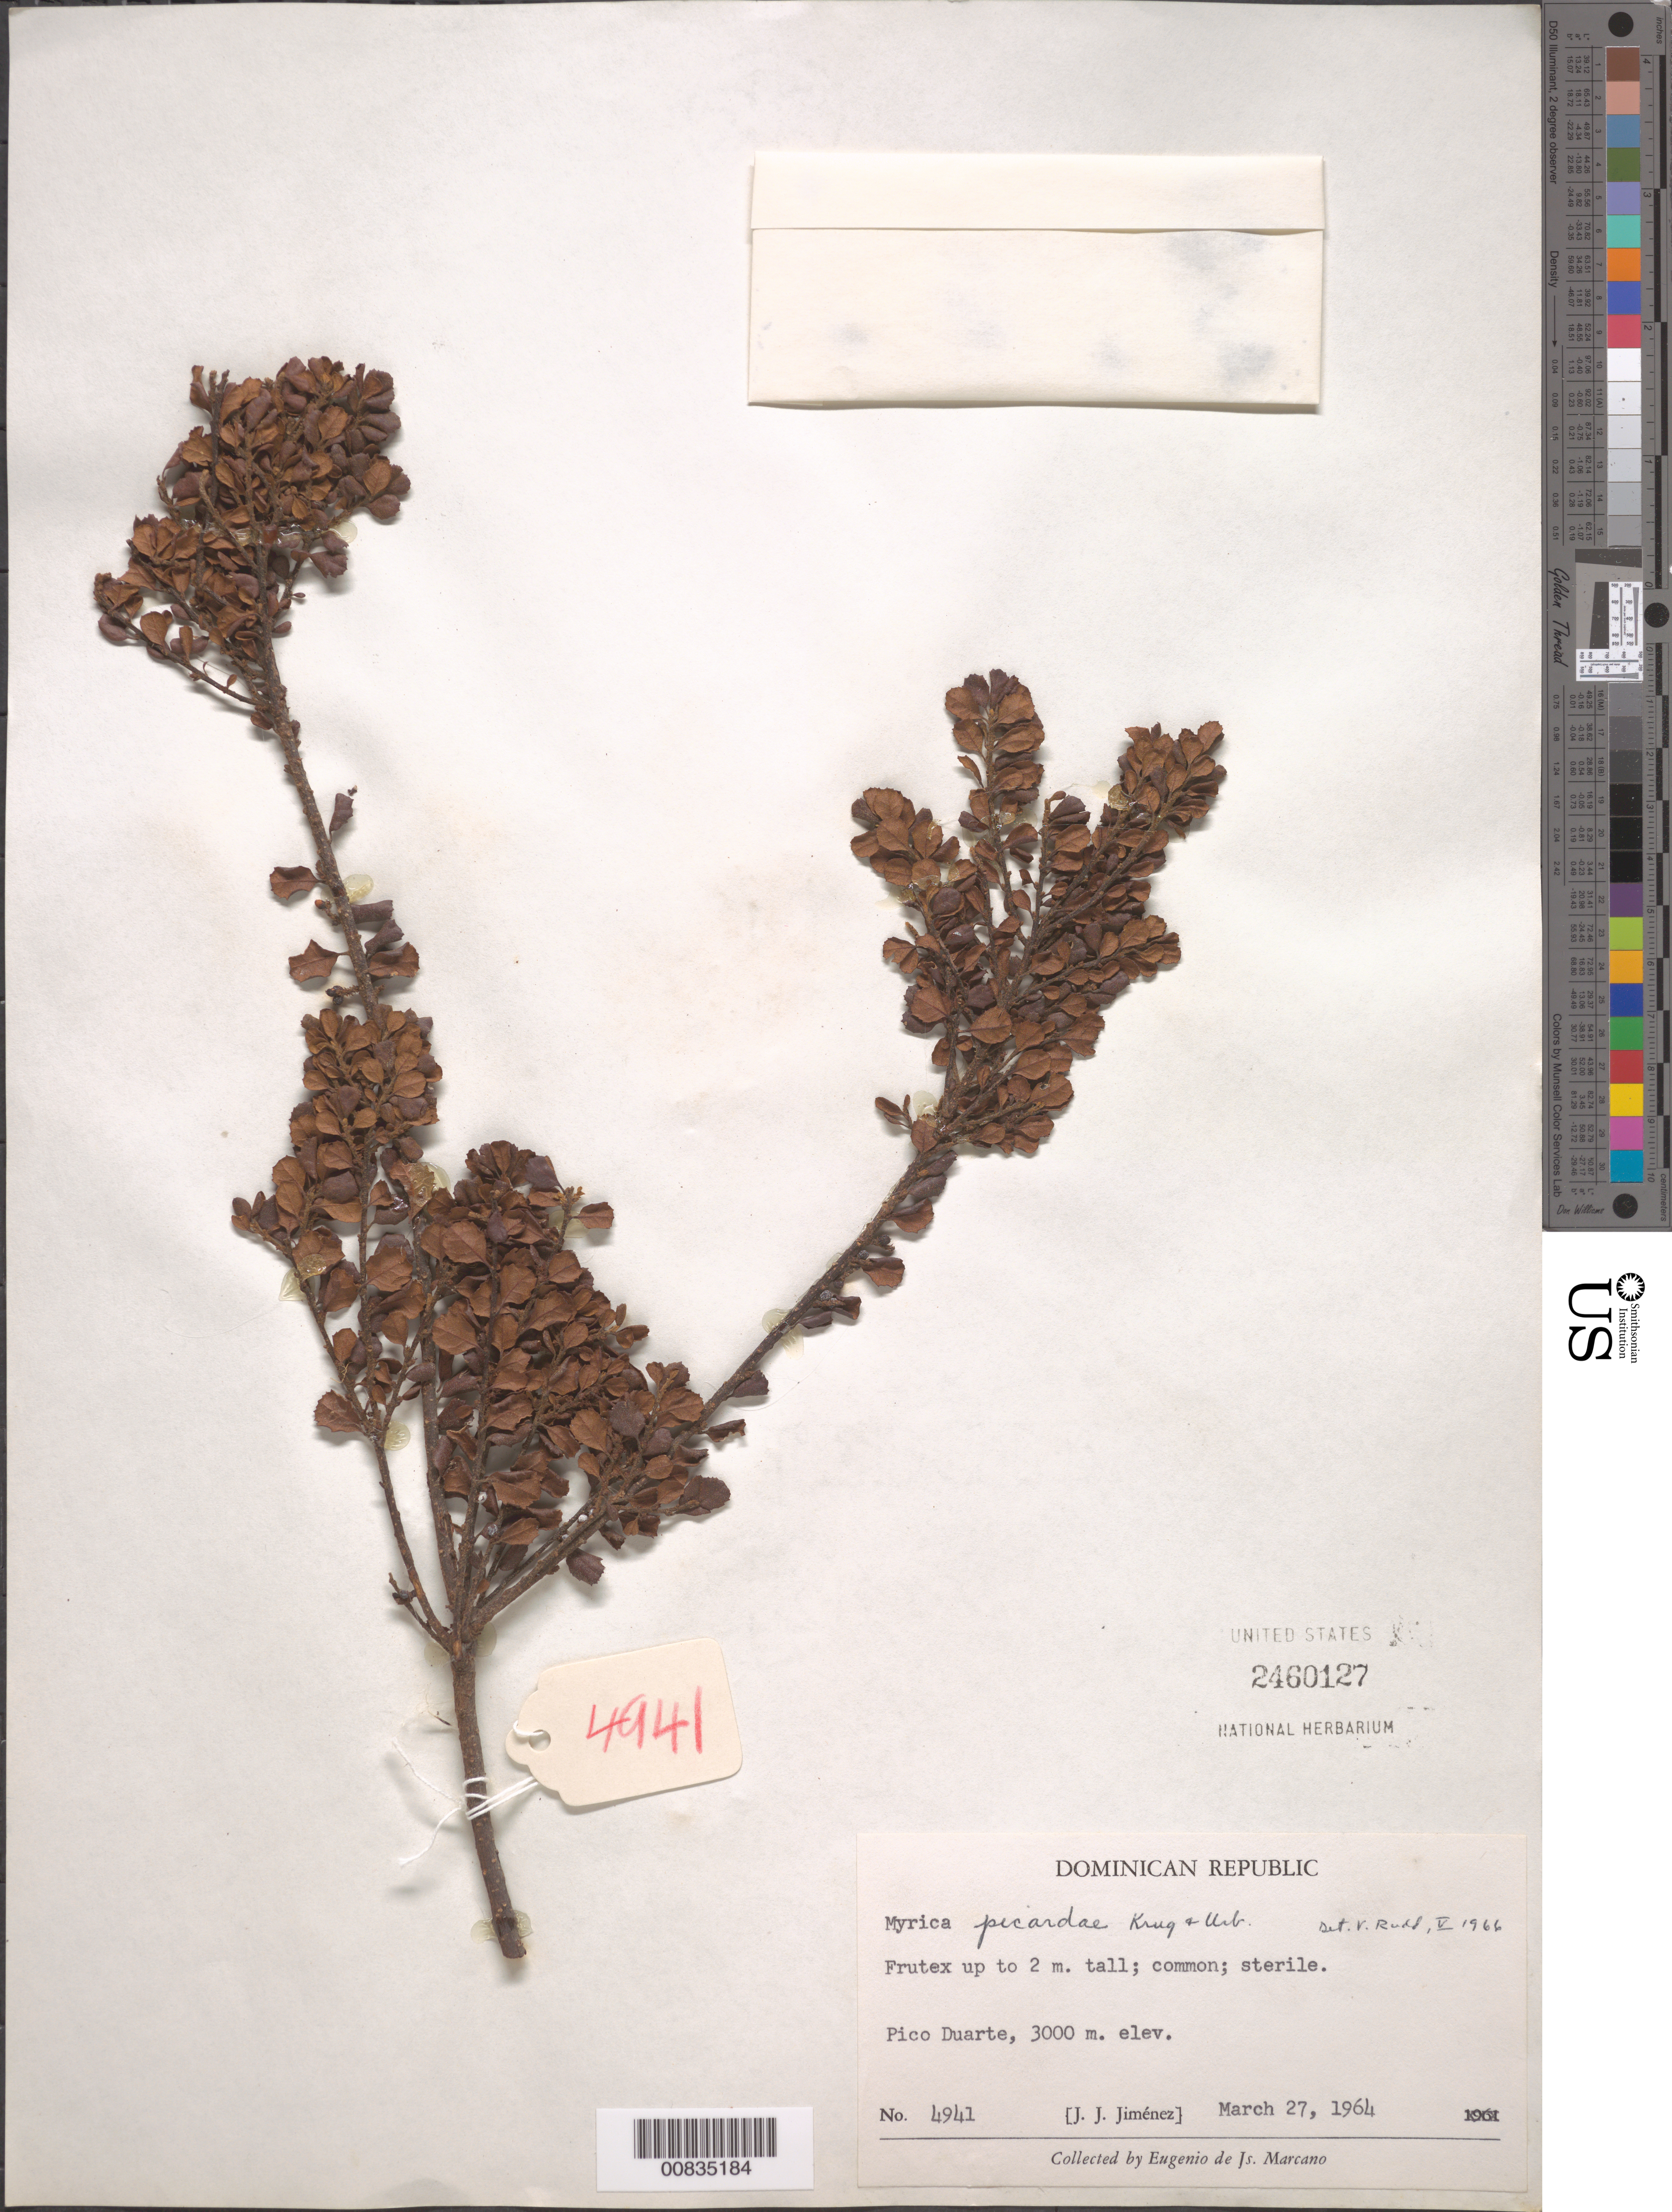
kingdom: Plantae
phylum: Tracheophyta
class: Magnoliopsida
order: Fagales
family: Myricaceae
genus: Morella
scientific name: Morella picardae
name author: (Krug & Urb.) Wilbur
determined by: Strong, Mark T., (BOT), Smithsonian Institution - National Museum of Natural History (UNITED STATES)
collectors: J. J. Jiménez & E. J. Marcano F.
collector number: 4941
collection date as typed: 27 Mar 1964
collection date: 1964-03-27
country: Dominican Republic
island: Hispaniola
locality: Pico Duarte.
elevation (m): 3000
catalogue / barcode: US 2460127